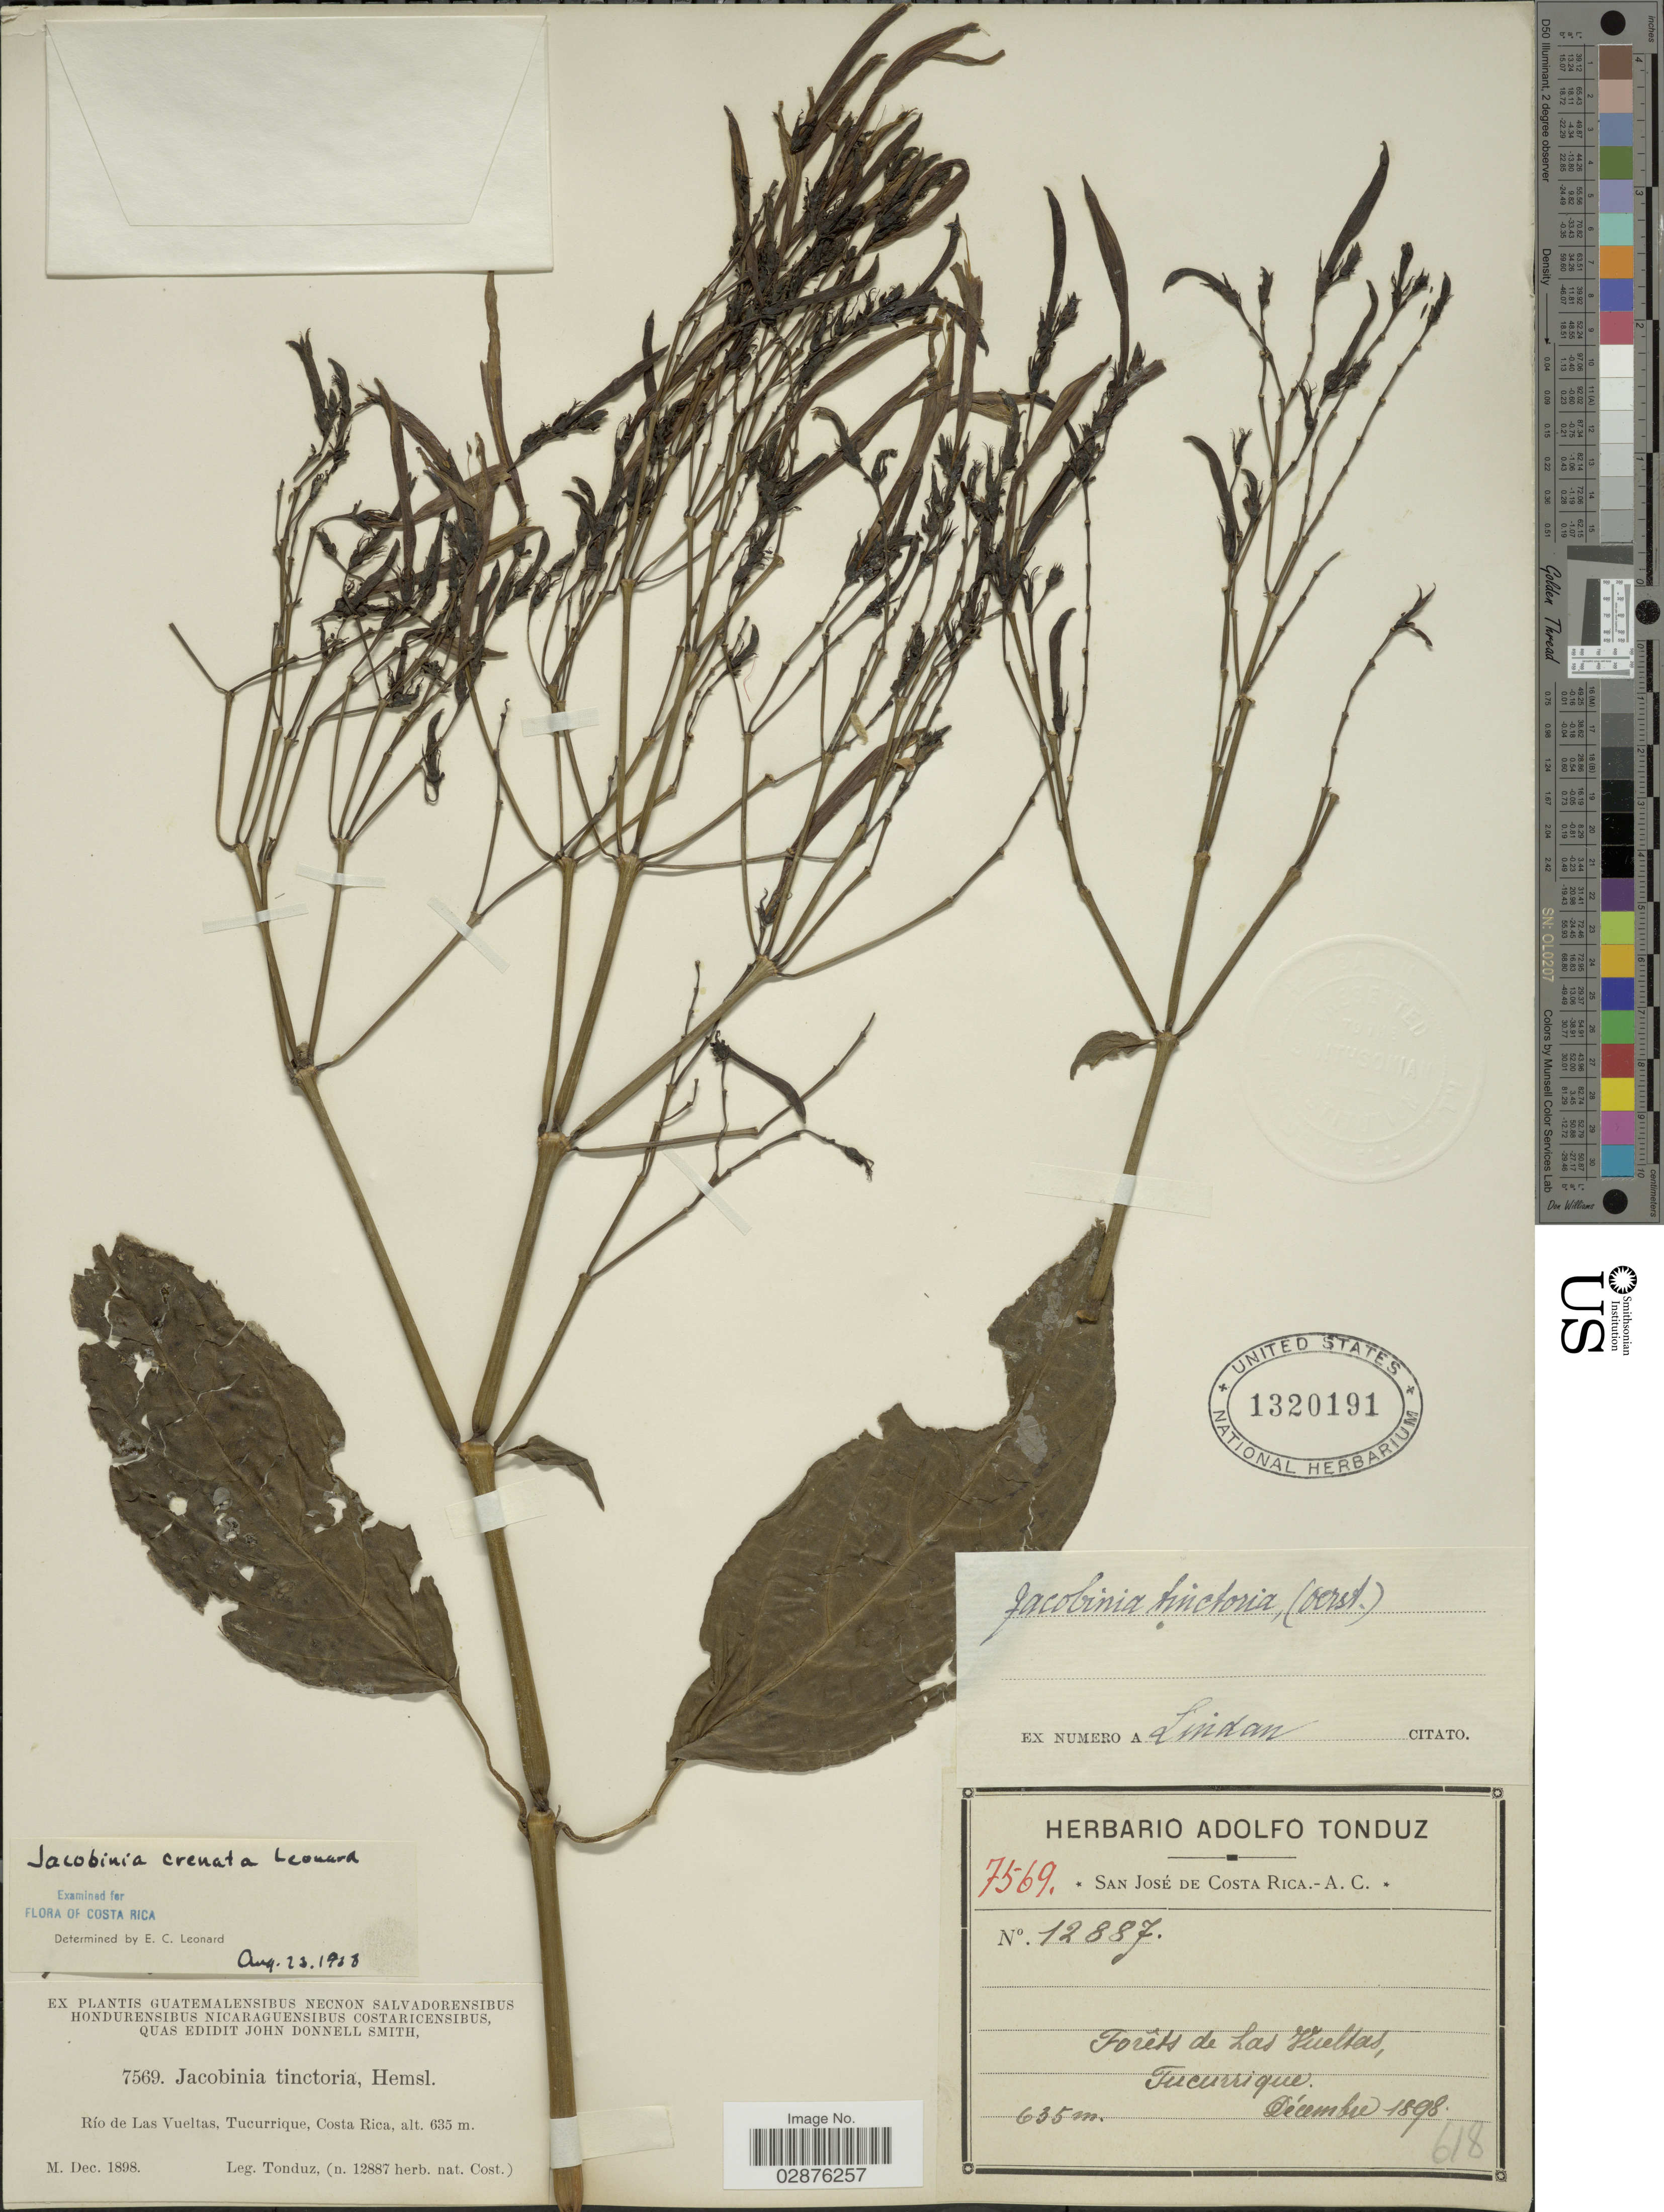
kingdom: Plantae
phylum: Tracheophyta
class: Magnoliopsida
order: Lamiales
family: Acanthaceae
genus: Justicia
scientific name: Justicia crenata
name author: (Leonard) Durkee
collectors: A. Tonduz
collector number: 7569/12887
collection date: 1898-12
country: Costa Rica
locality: Río de Las Vueltas, Tucurrique.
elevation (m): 635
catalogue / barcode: US 1320191